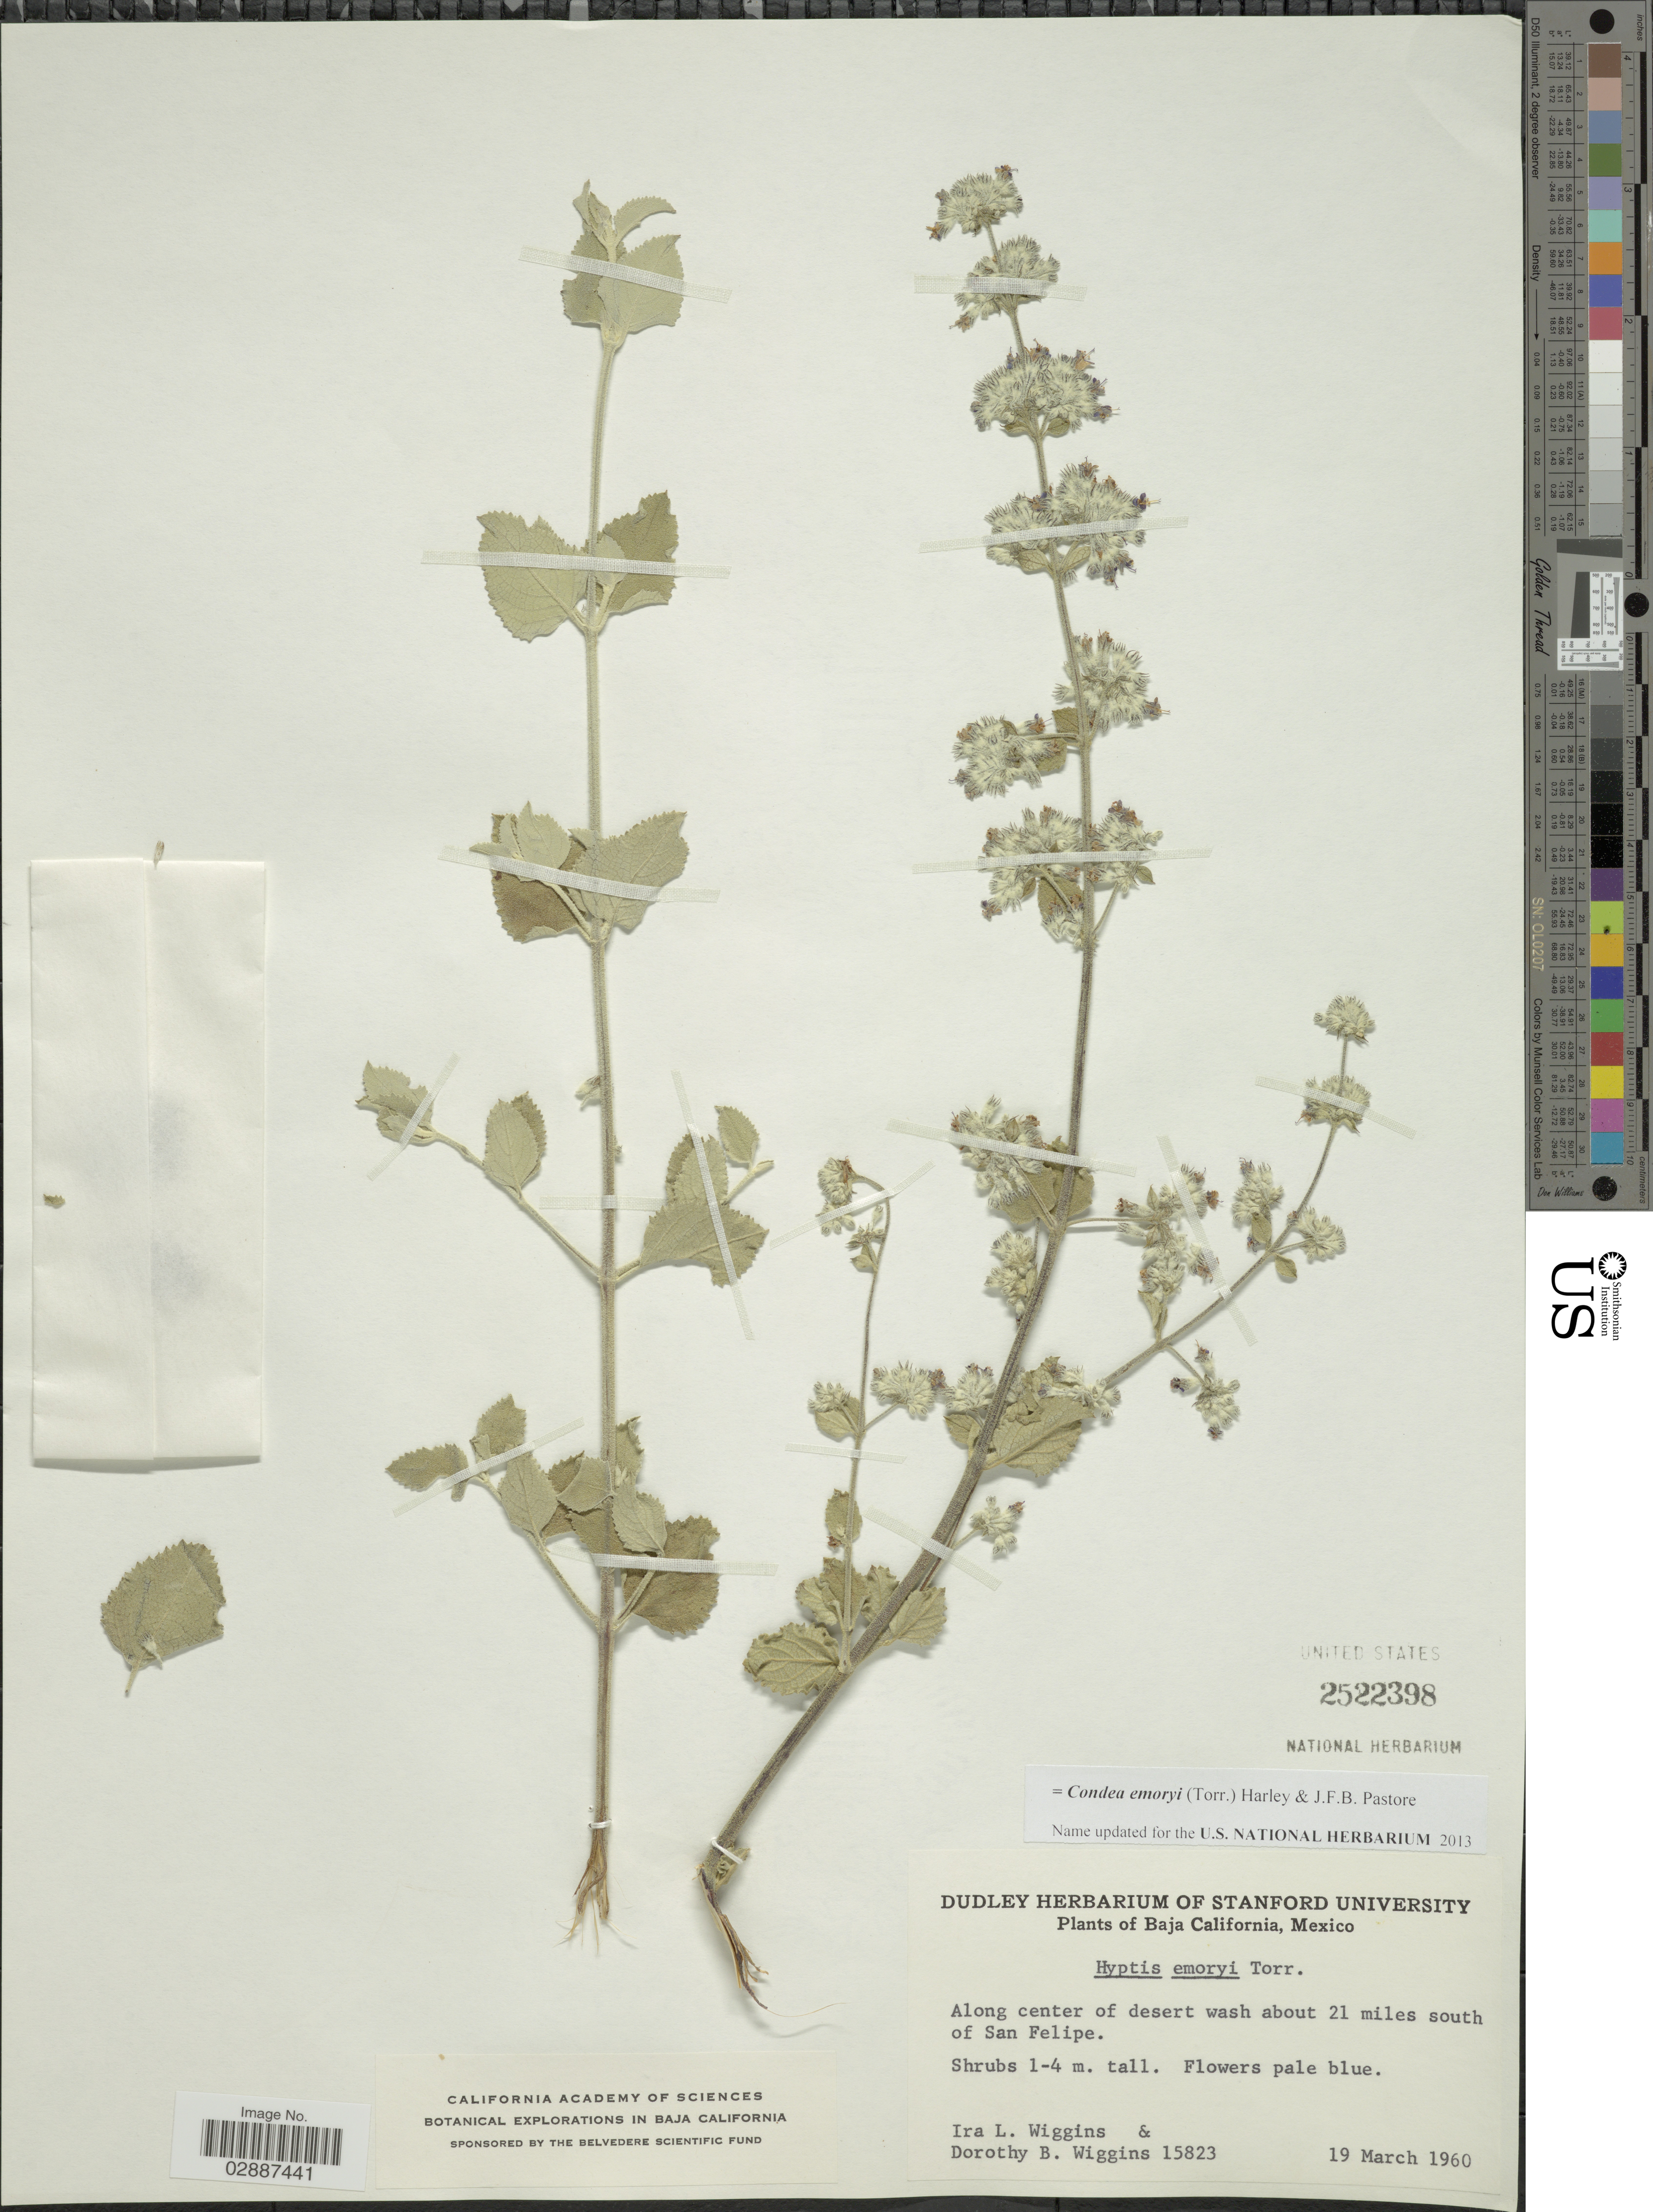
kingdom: Plantae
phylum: Tracheophyta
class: Magnoliopsida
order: Lamiales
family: Lamiaceae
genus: Condea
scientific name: Condea emoryi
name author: (Torr.) Harley & J.F.B. Pastore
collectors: I. L. Wiggins & D. B. Wiggins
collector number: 15823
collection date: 1960-03-19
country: Mexico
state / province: Baja California Norte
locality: Along center of desert wash about 21 miles south of San Felipe.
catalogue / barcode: US 2522398